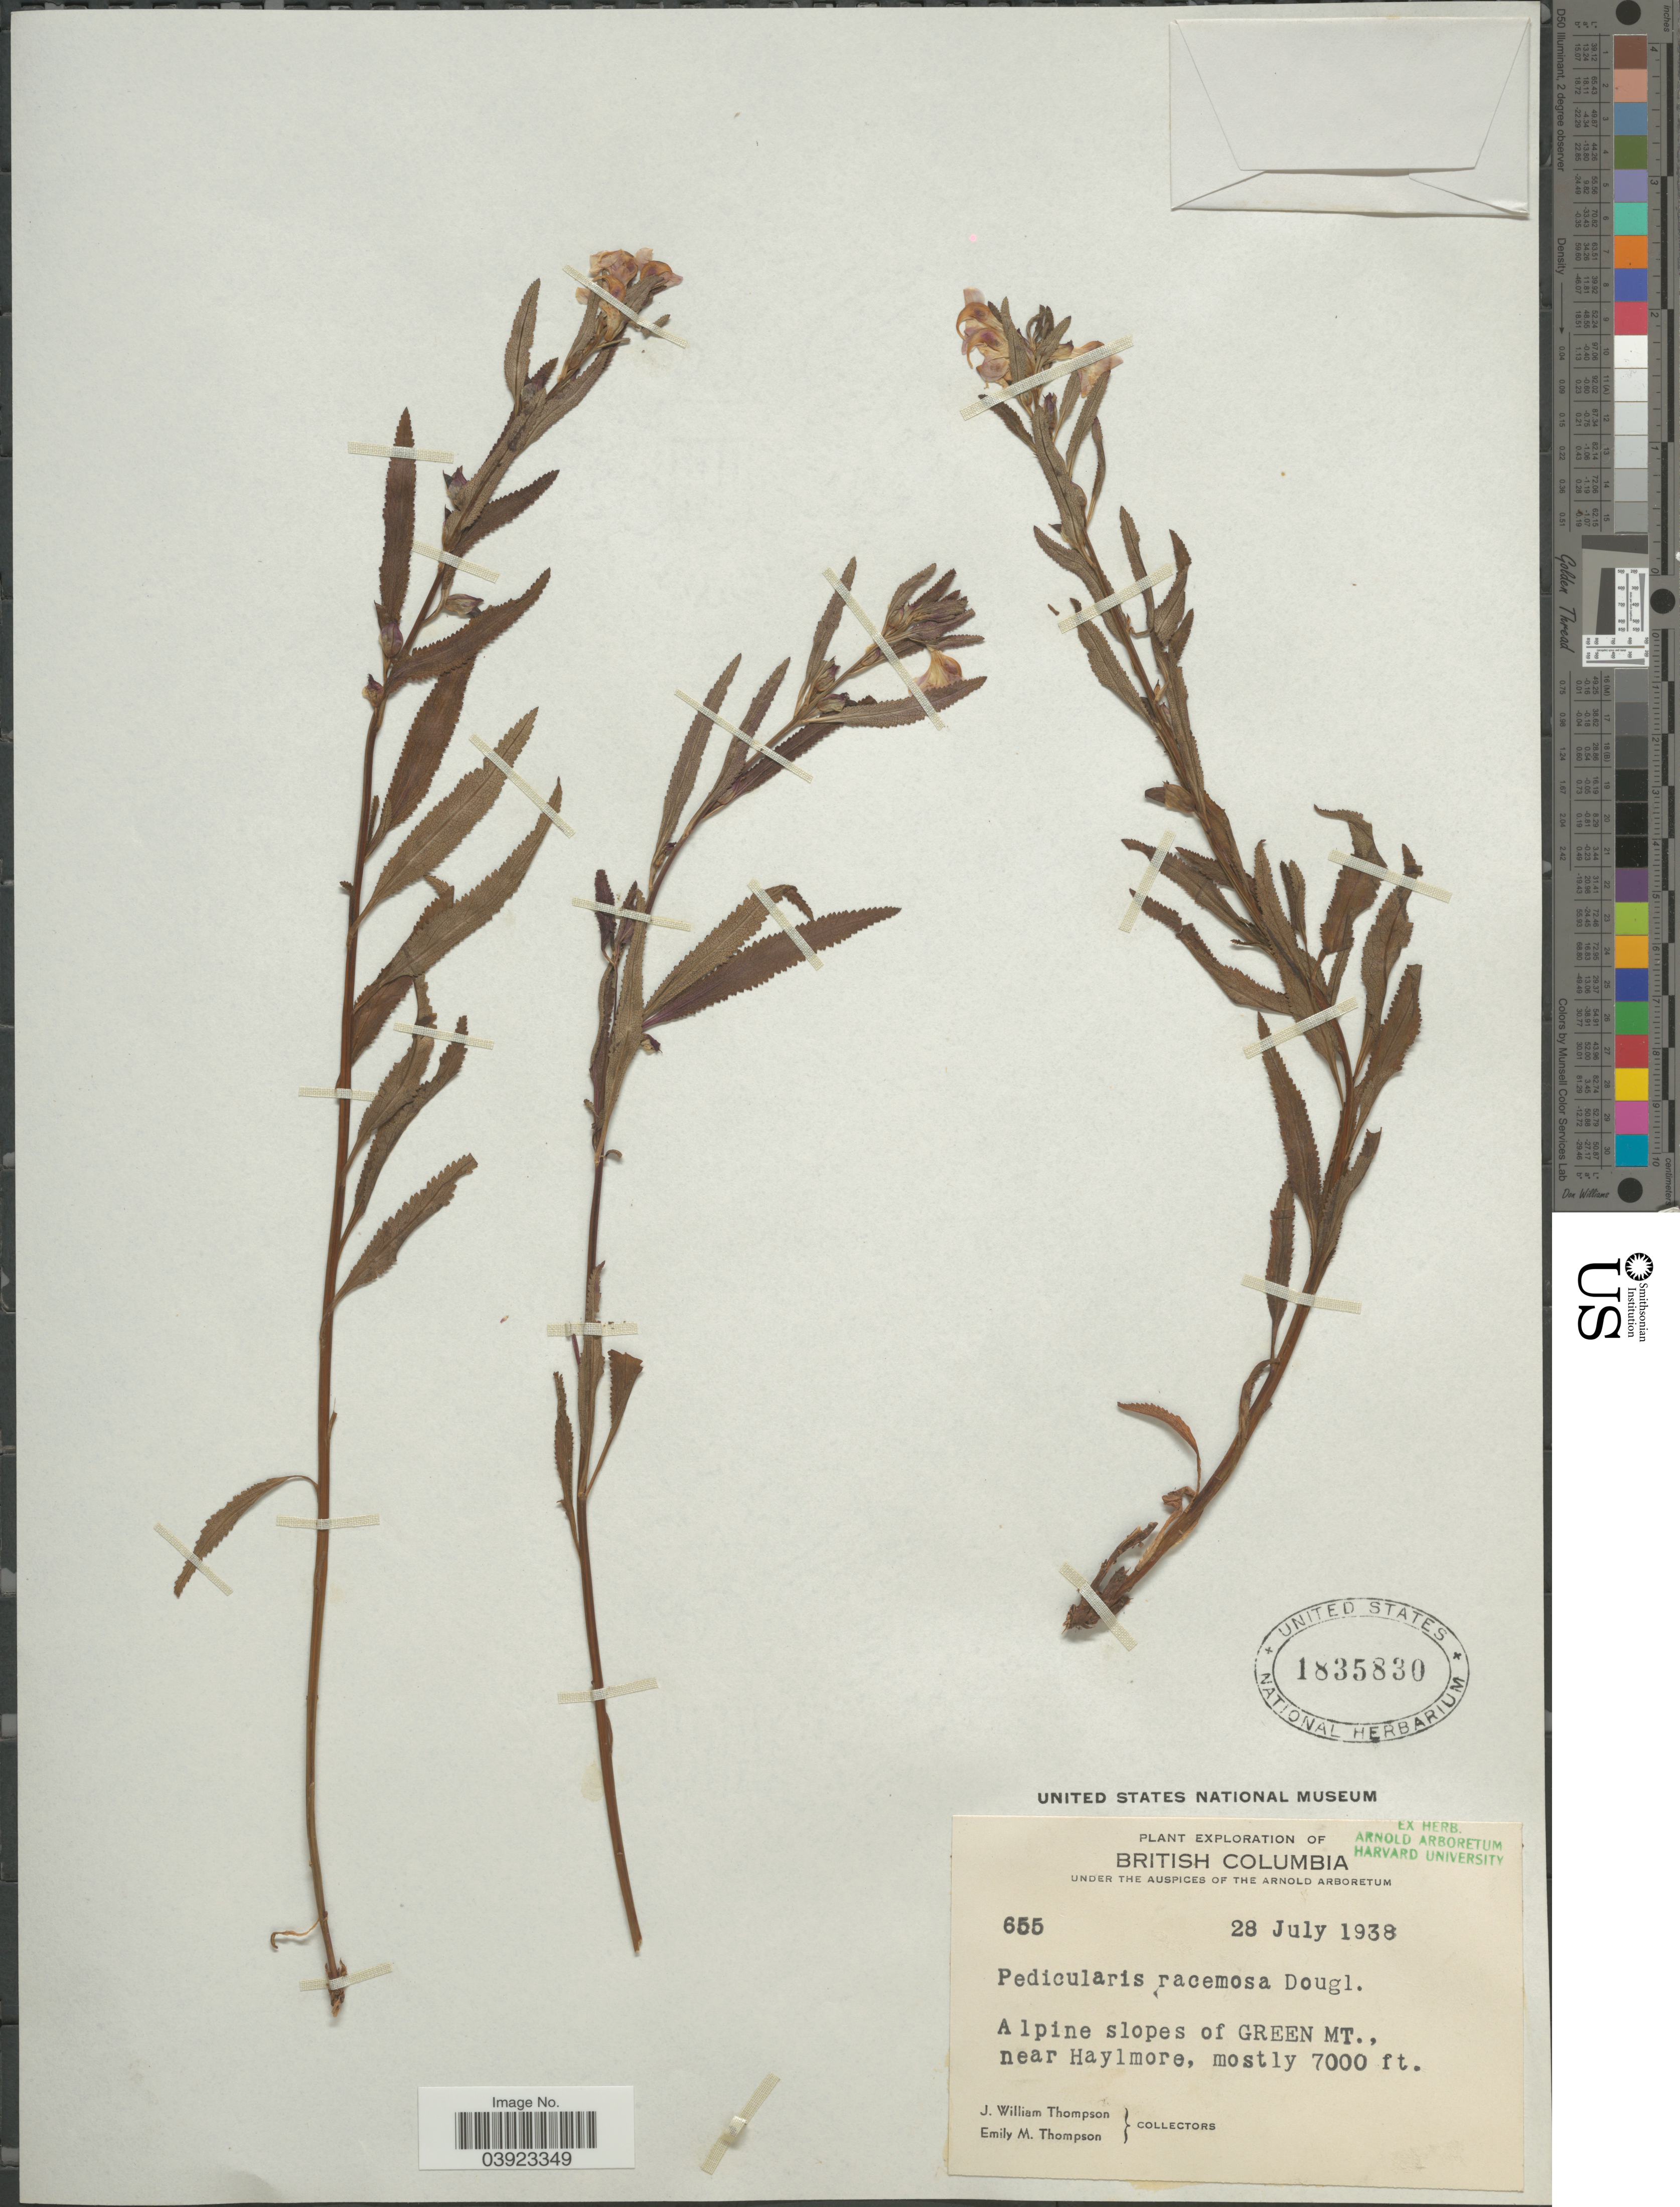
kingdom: Plantae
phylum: Tracheophyta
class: Magnoliopsida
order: Lamiales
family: Orobanchaceae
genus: Pedicularis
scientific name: Pedicularis racemosa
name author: Douglas ex Benth.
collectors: J. W. Thompson & E. M. Thompson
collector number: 655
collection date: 1938-07-28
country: Canada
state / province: British Columbia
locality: Alpine slopes of Green Mt., near Haylmore.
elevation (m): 2134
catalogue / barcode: US 1835830